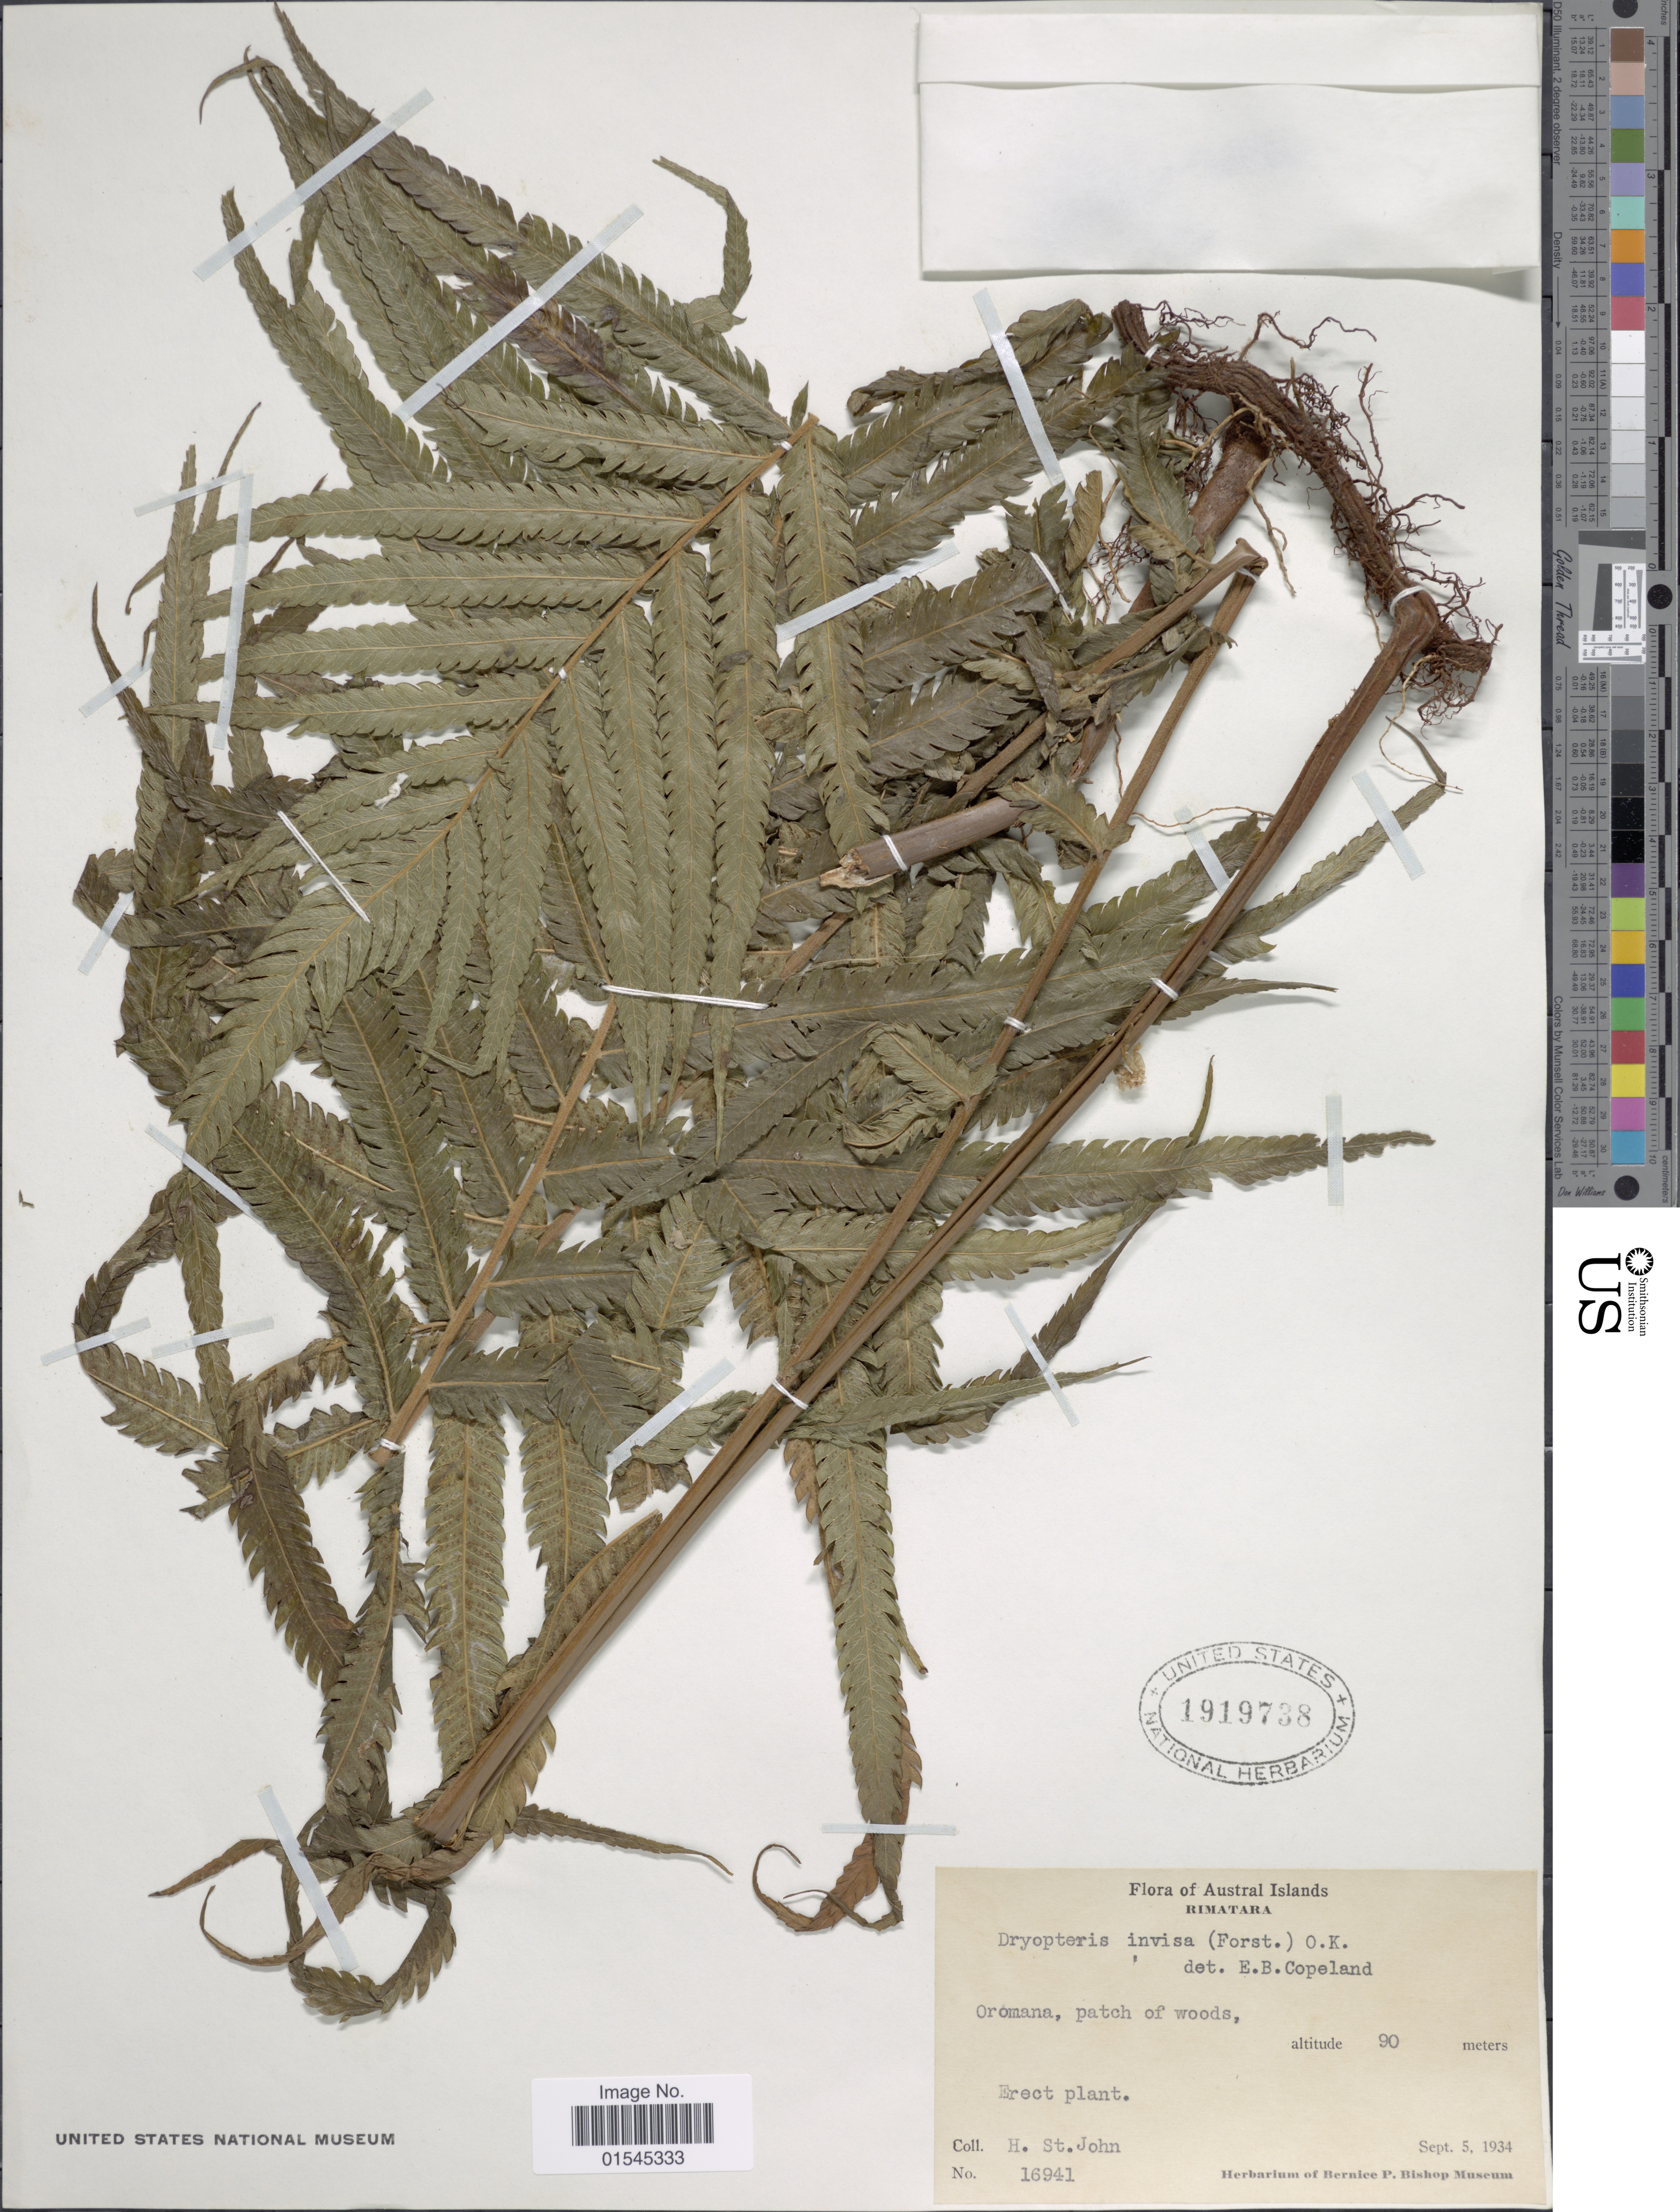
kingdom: Plantae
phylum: Tracheophyta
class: Polypodiopsida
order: Polypodiales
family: Thelypteridaceae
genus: Sphaerostephanos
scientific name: Sphaerostephanos invisus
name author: (G. Forst.) Holttum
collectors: H. St John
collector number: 16941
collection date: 1934-09-05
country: French Polynesia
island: Rimatara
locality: Austral Islands. Rimatara. Oromana, patch of woods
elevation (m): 90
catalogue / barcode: US 1919738